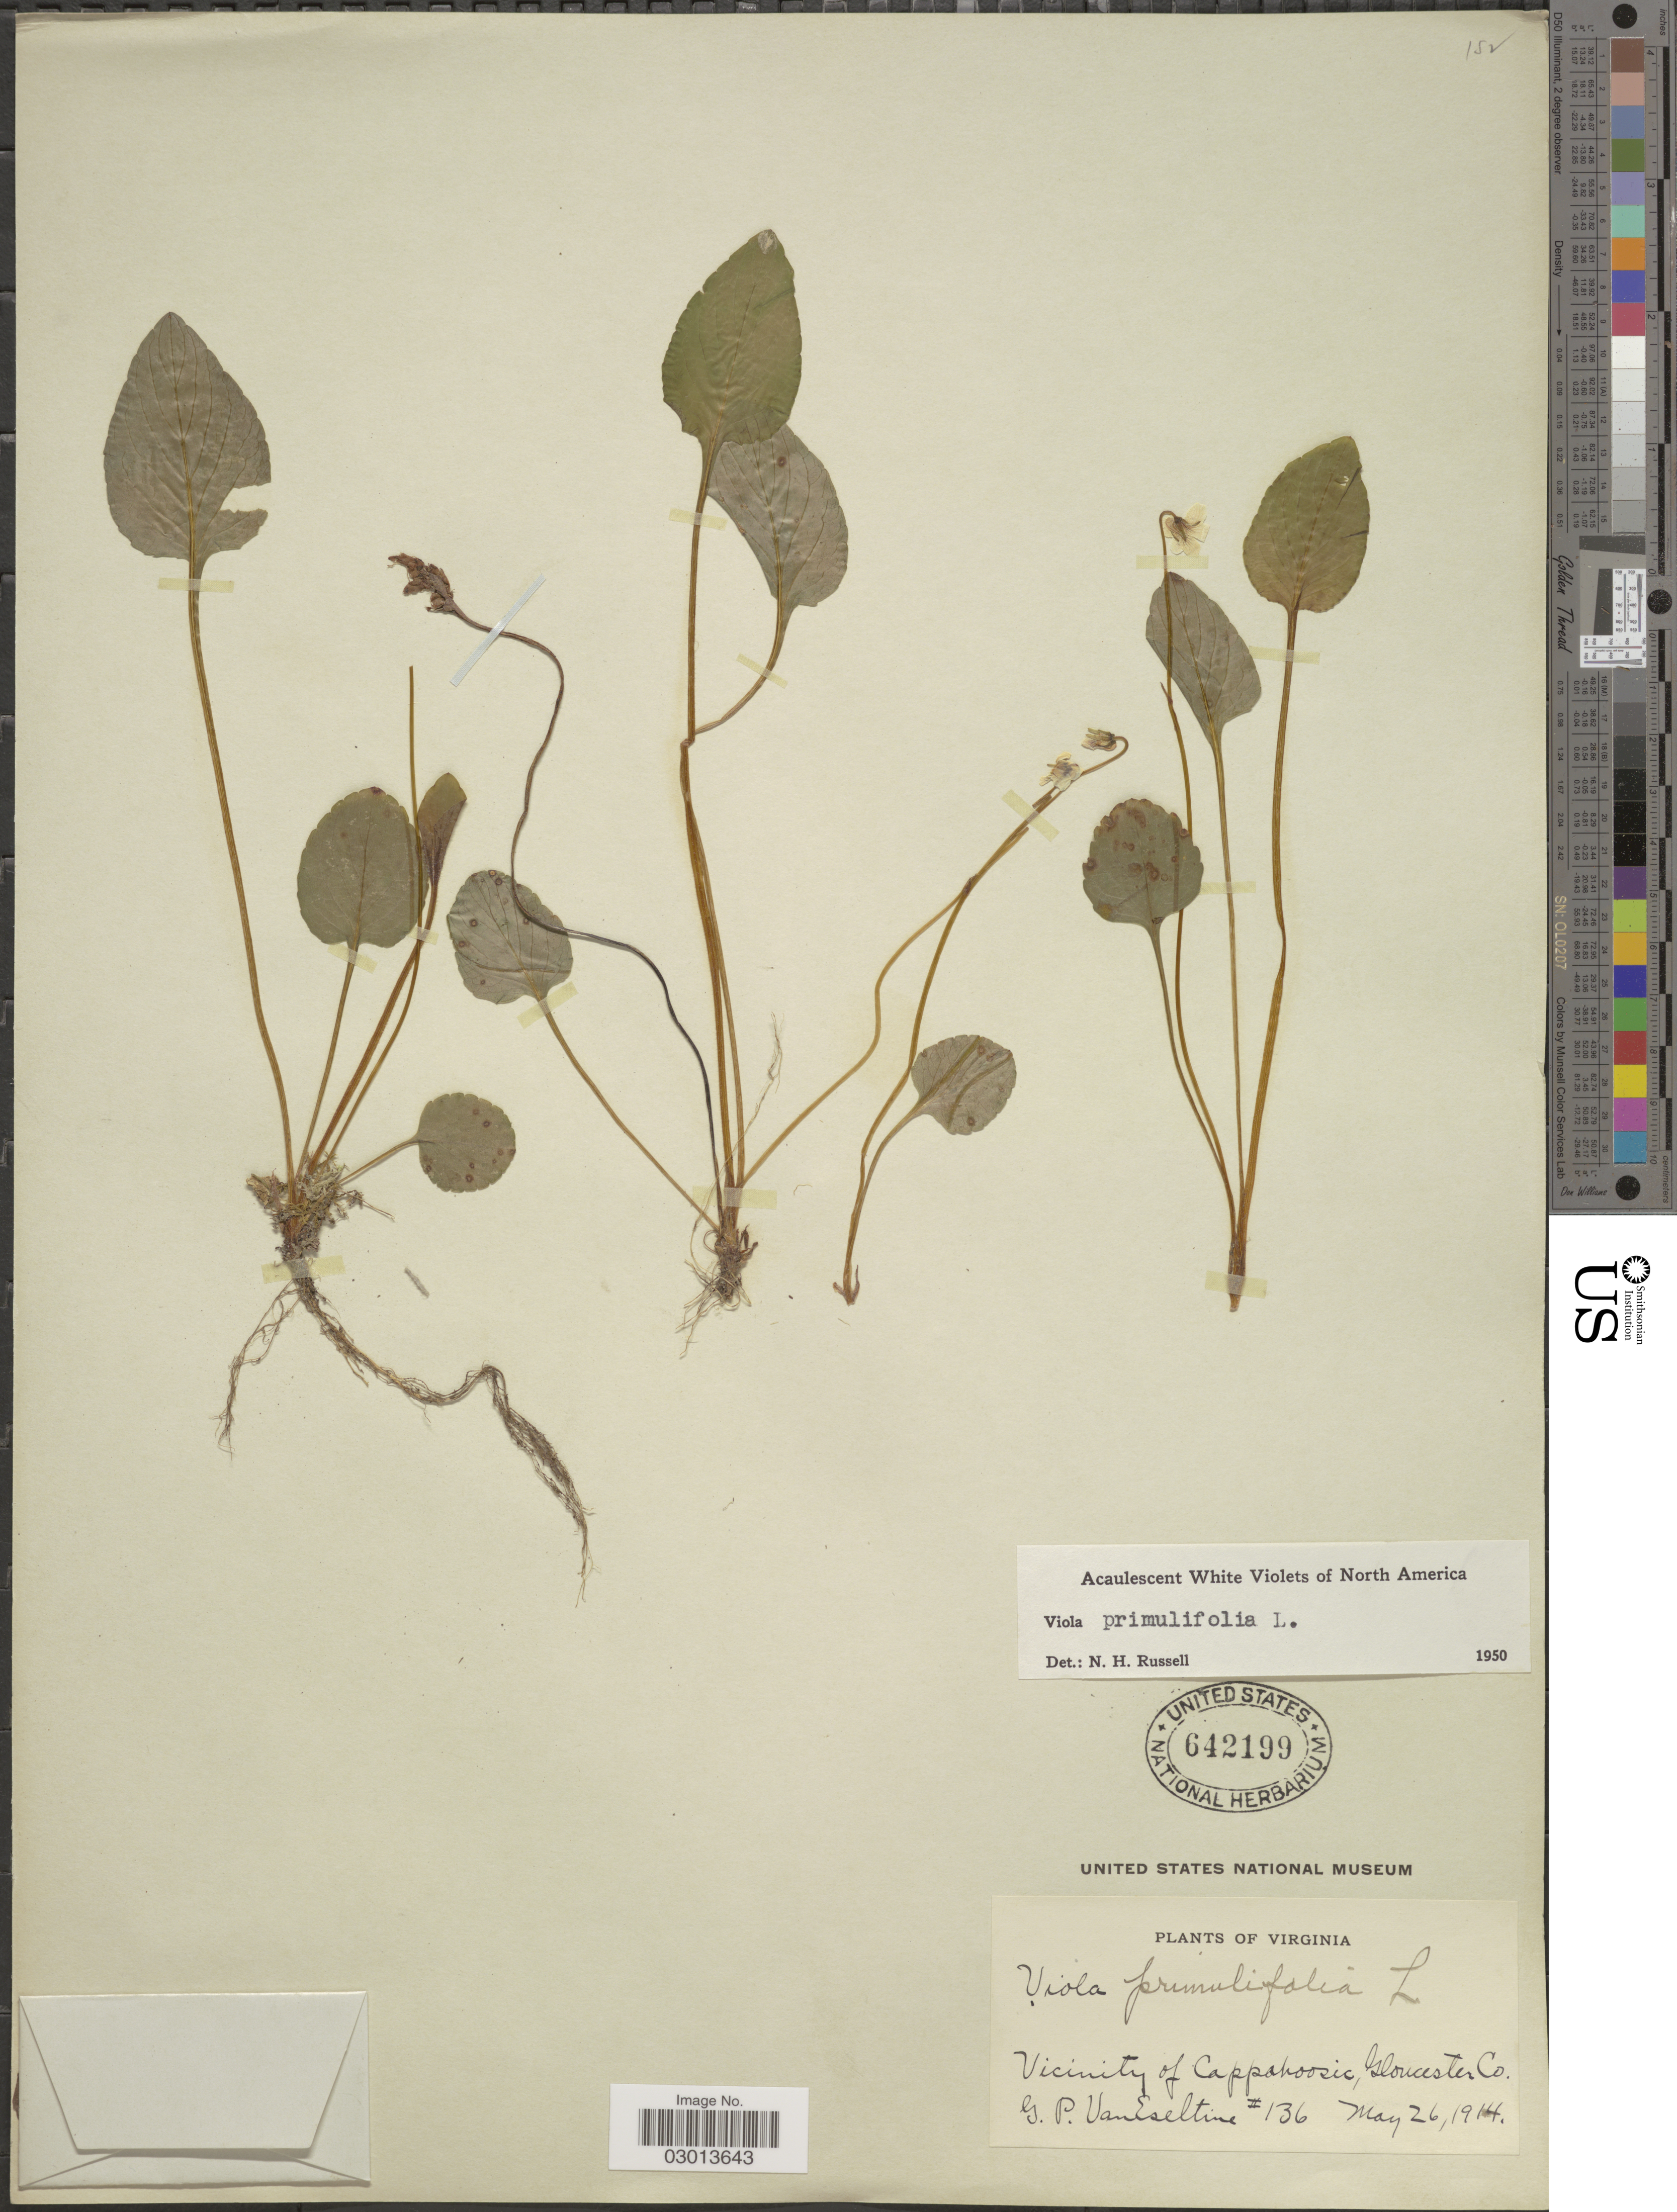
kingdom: Plantae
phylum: Tracheophyta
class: Magnoliopsida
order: Malpighiales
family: Violaceae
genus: Viola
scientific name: Viola primulifolia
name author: L.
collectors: G. P. Van Eseltine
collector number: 136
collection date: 1914-05-26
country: United States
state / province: Virginia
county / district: Gloucester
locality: Vicinity of Cappahoosic, Gloucester Co.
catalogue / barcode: US 642199